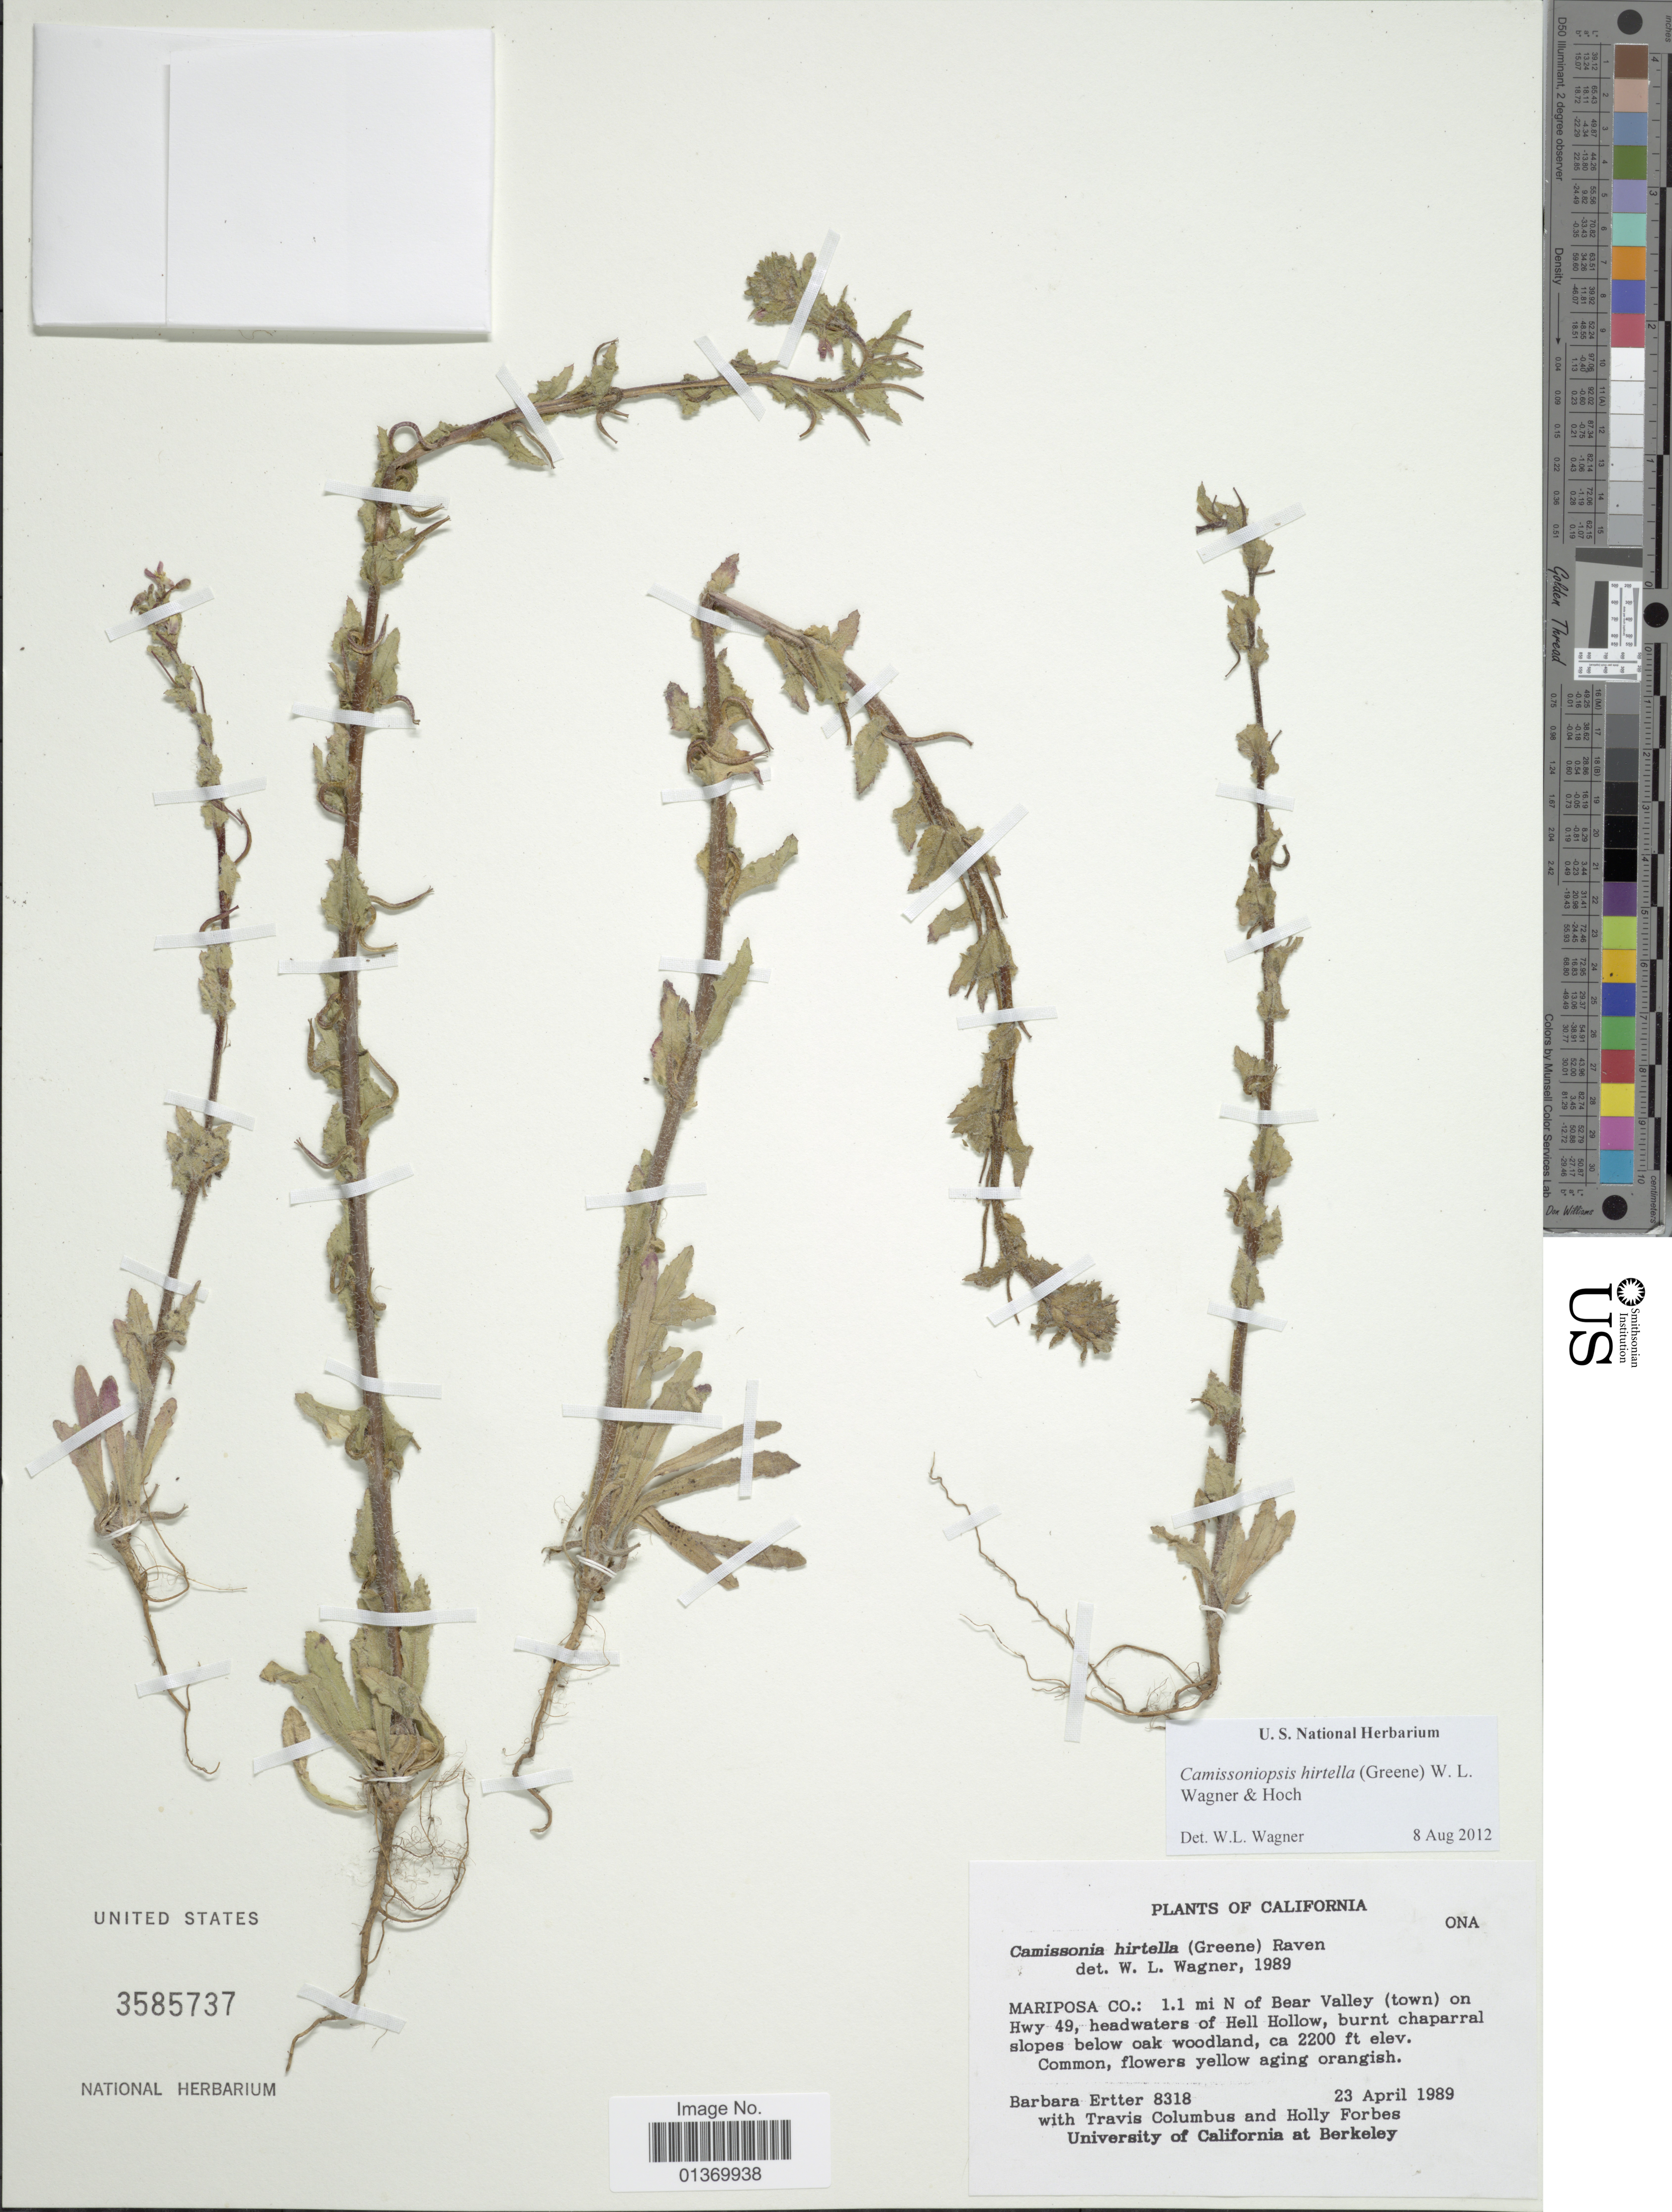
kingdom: Plantae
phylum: Tracheophyta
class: Magnoliopsida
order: Myrtales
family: Onagraceae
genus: Camissoniopsis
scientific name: Camissoniopsis hirtella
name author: (Greene) W.L. Wagner & Hoch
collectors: B. Ertter, J. T. Columbus & H. Forbes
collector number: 8318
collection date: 1989-04-23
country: United States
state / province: California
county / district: Mariposa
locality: Mariposa Co.: 1.1 mi. N of Bear Valley (town) on Hwy 49, headwaters of Hello Hollow, burnt chaparral slopes below oak woodland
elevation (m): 671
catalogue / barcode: US 3585737